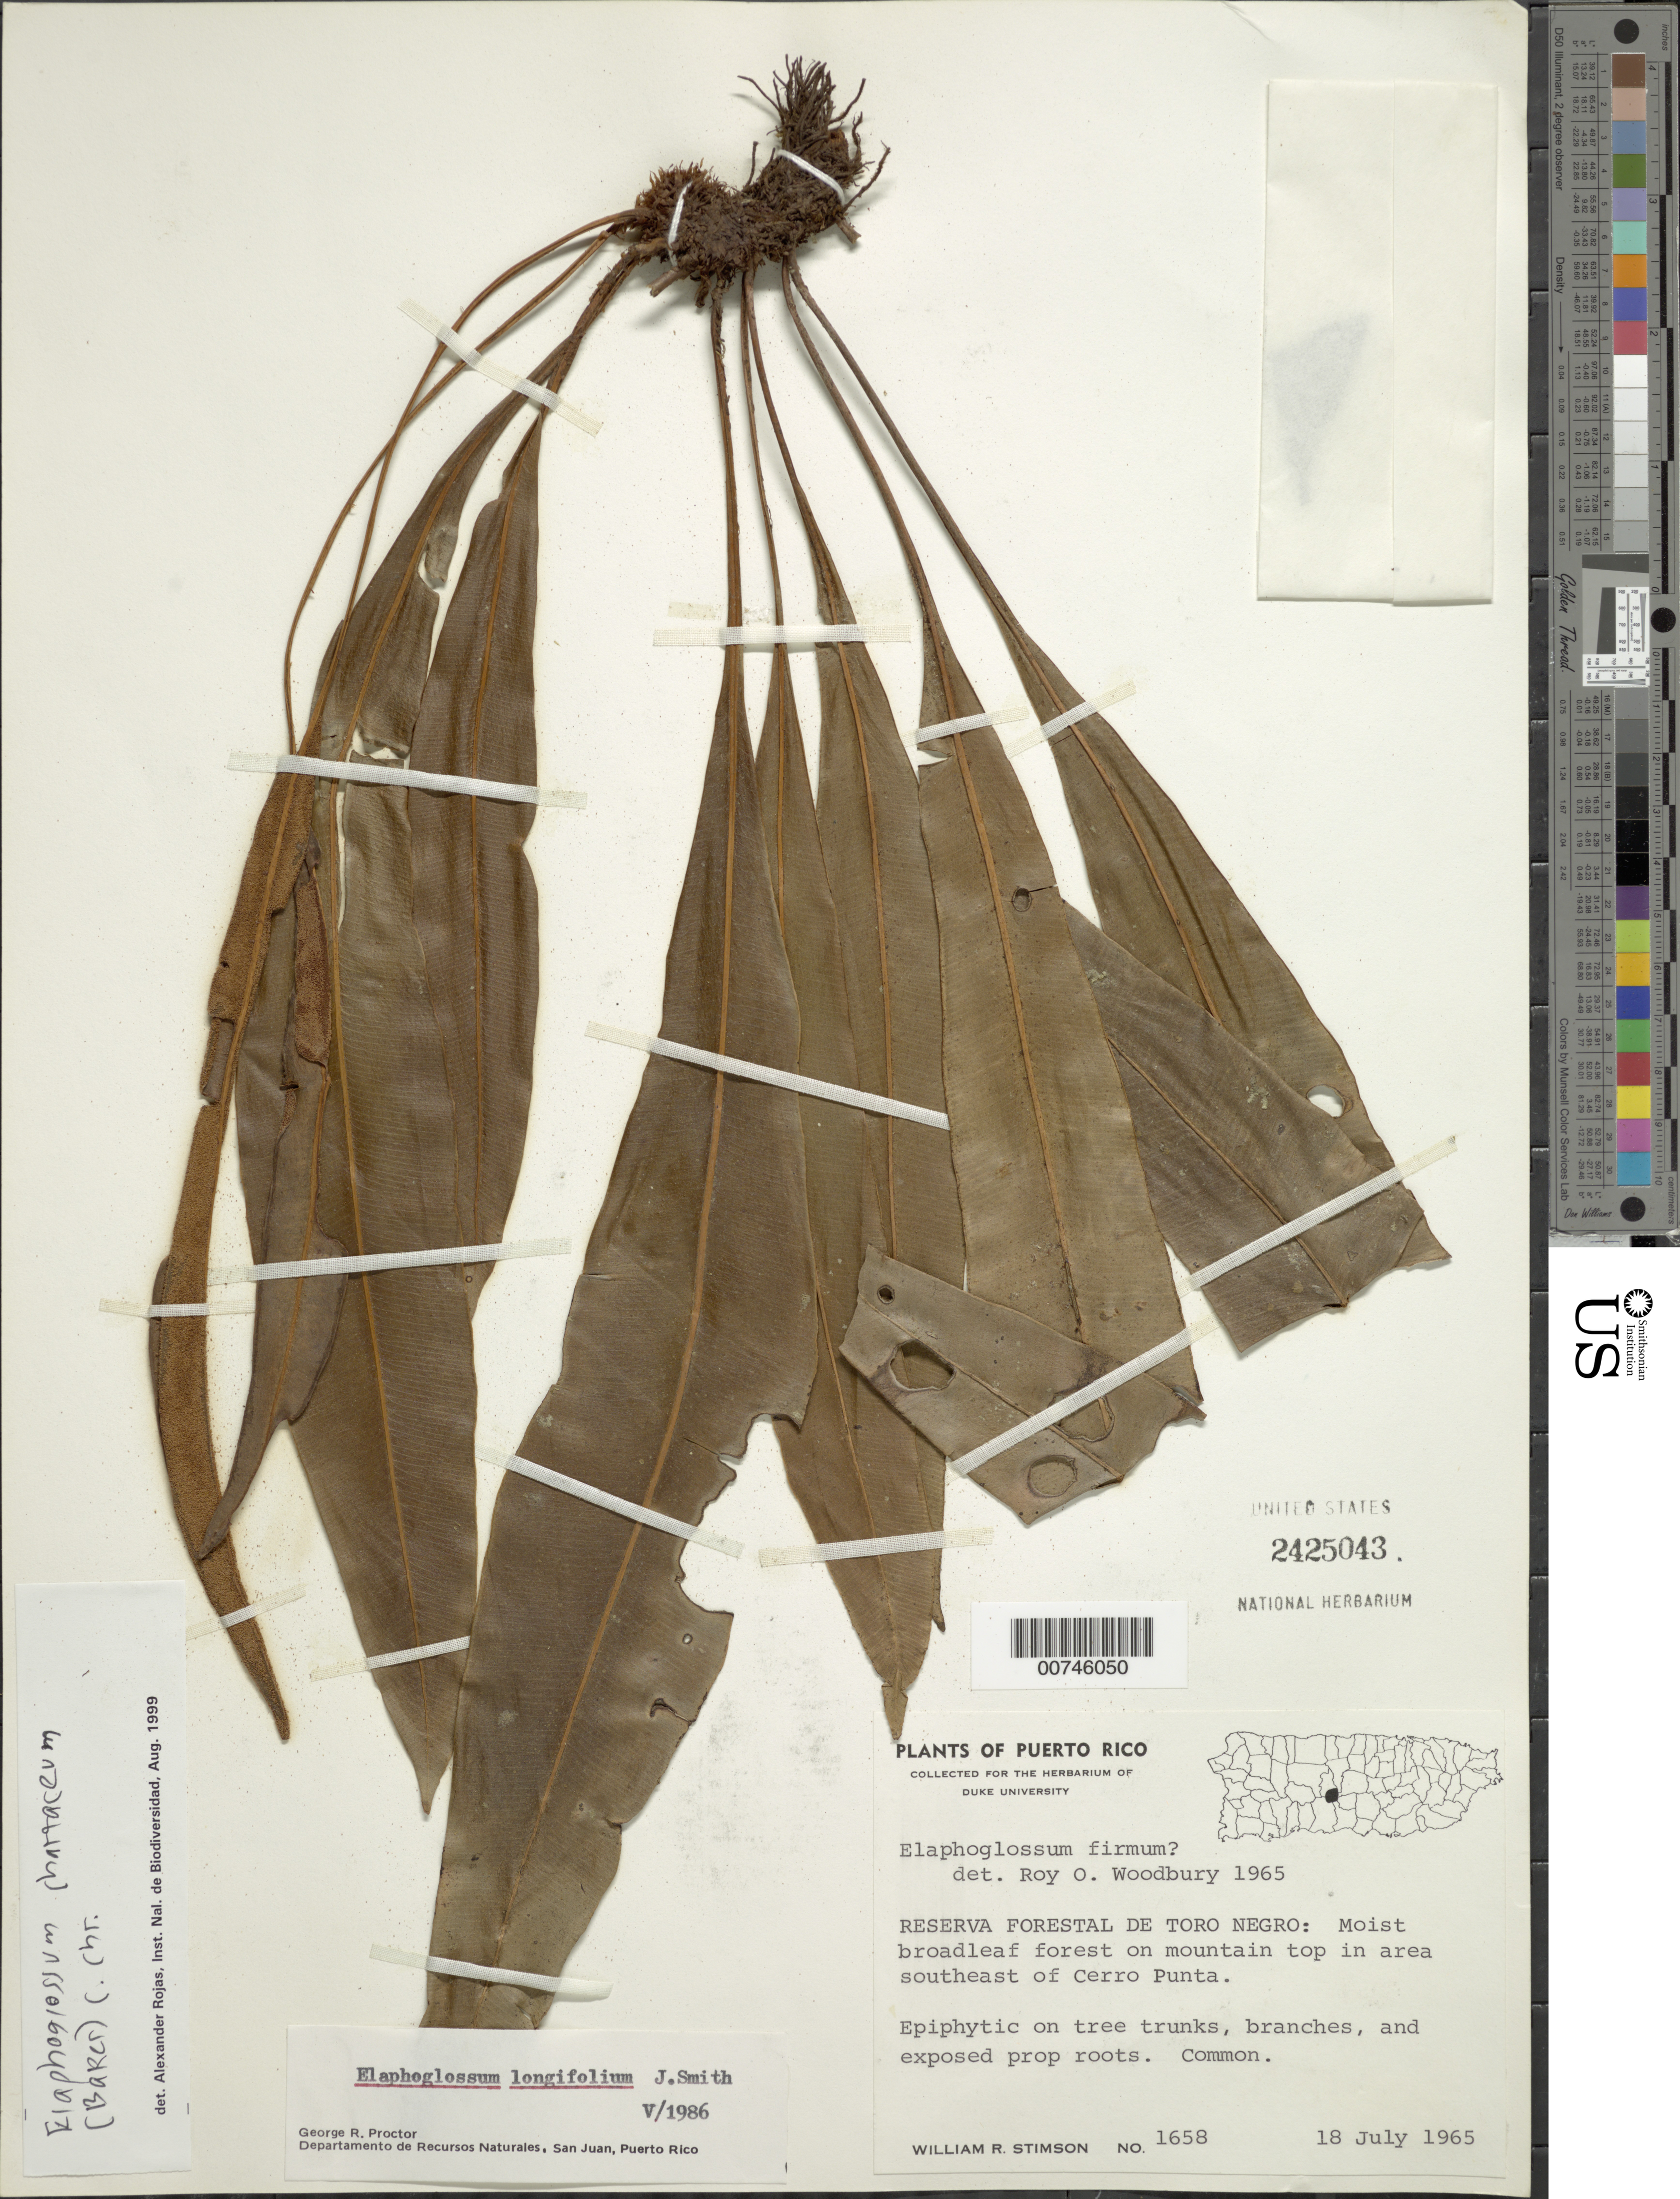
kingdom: Plantae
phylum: Tracheophyta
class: Polypodiopsida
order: Polypodiales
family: Dryopteridaceae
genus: Elaphoglossum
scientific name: Elaphoglossum longifolium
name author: J. Sm.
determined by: Proctor, G. R.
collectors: W. R. Stimson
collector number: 1658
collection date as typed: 18 Jul 1965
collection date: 1965-07-18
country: Puerto Rico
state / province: Jayuya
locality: Reserva Forestal de Toro Negro: Moist broadleaf forest on mountain top in area southeast of Cerro Punta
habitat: Epiphytic on tree trunks, branches, and exposed prop roots. Common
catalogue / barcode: US 2425043